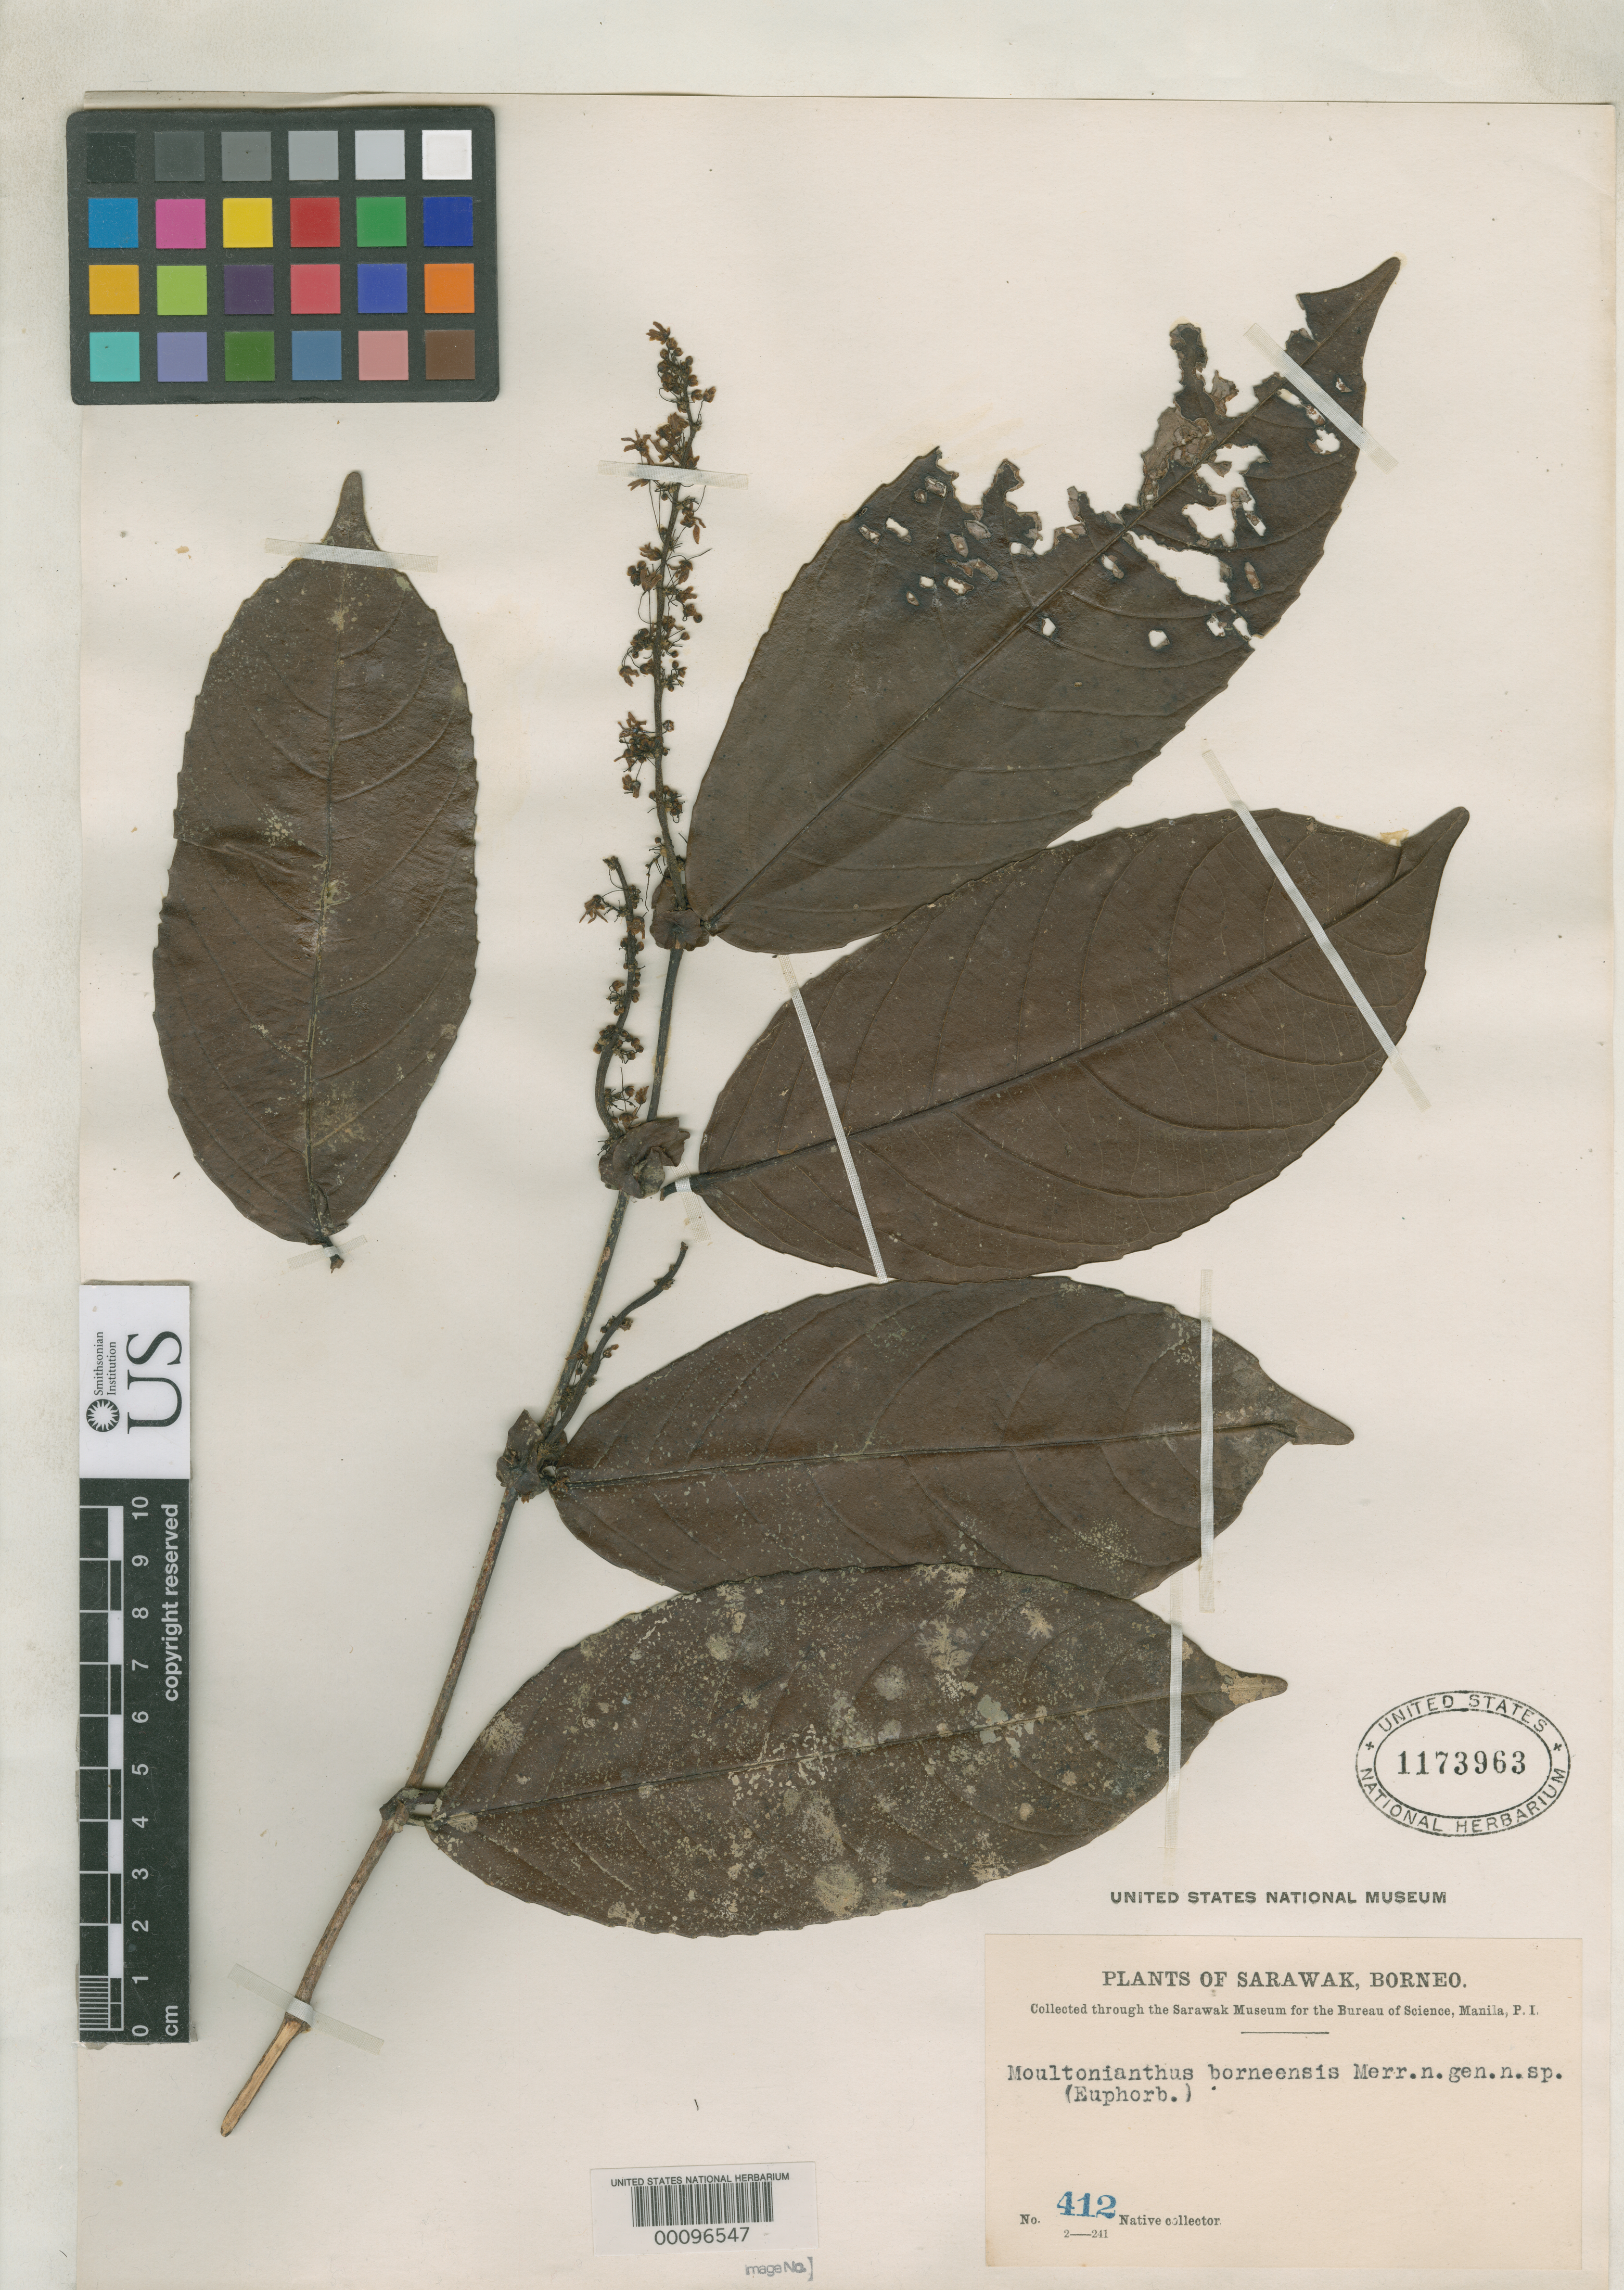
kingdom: Plantae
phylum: Tracheophyta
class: Magnoliopsida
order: Malpighiales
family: Euphorbiaceae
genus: Moultonianthus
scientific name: Moultonianthus borneensis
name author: Merr.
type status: Type Collection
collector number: Bur. Sci. 412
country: Malaysia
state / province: Sarawak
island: Borneo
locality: Sarawak, near Kuching.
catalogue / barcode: US 1173963